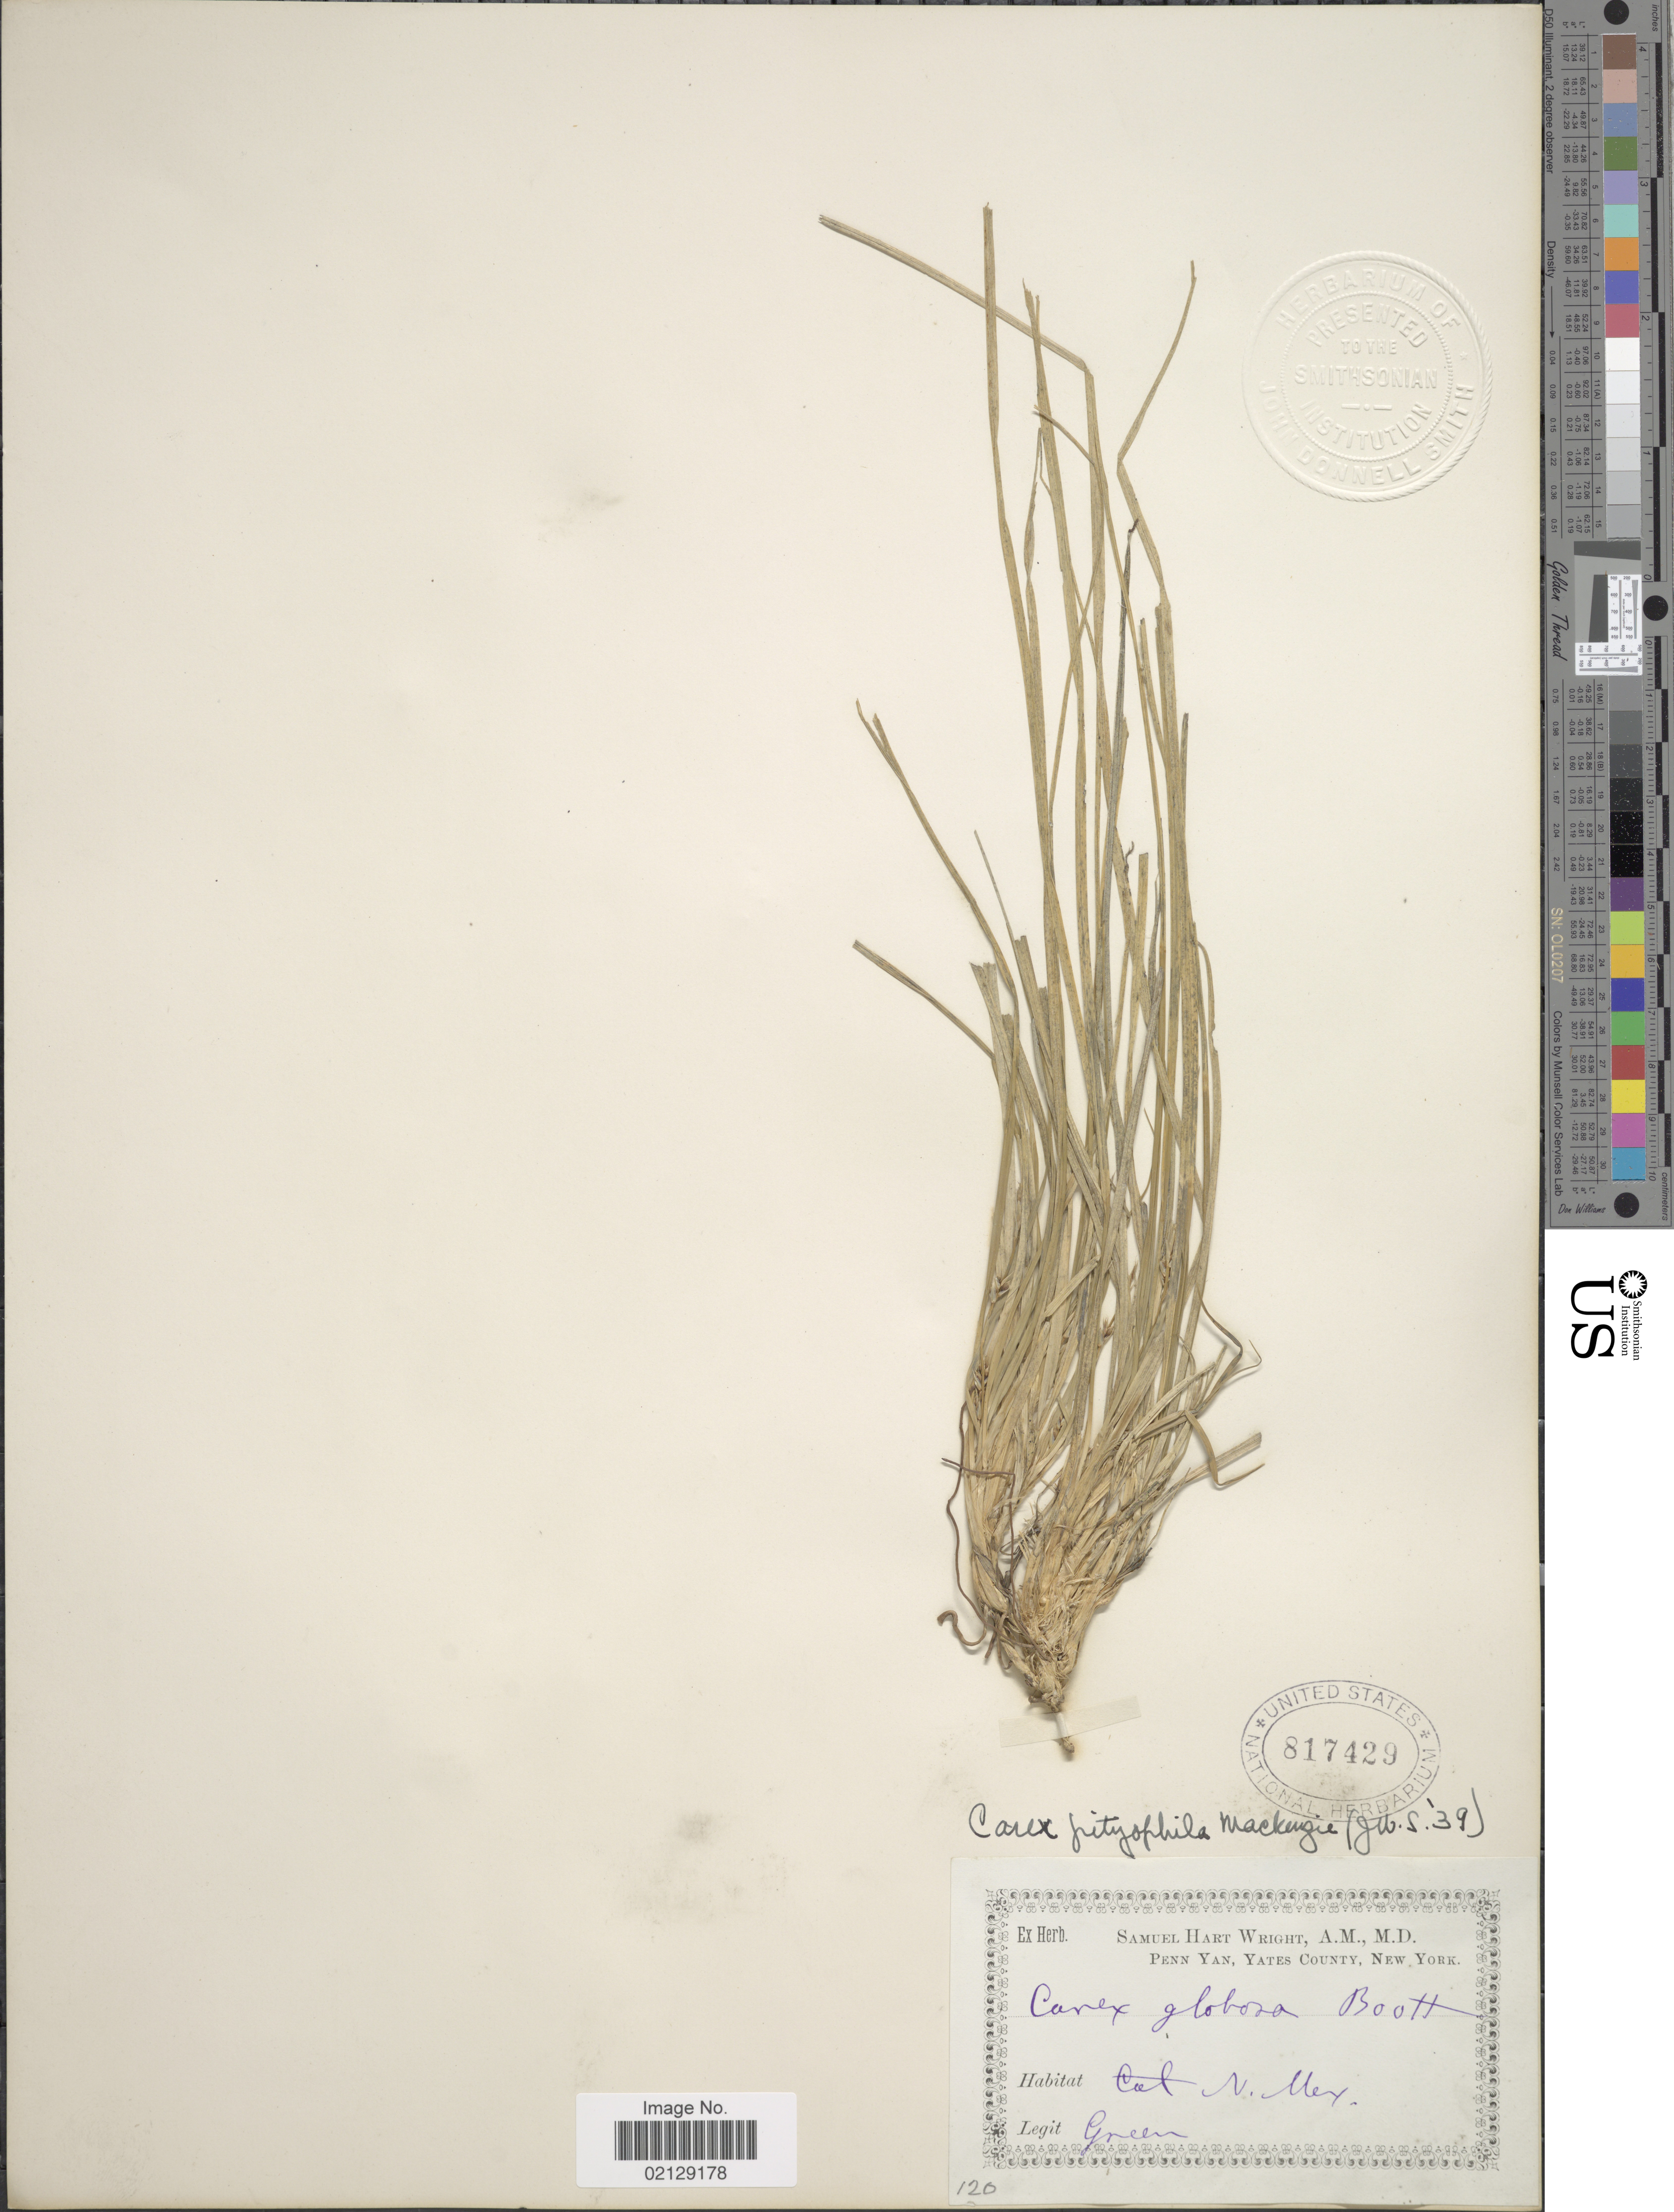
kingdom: Plantae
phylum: Tracheophyta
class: Liliopsida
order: Poales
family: Cyperaceae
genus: Carex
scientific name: Carex pityophila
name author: Mack.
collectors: -. Green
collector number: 120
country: United States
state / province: New Mexico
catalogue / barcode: US 817429